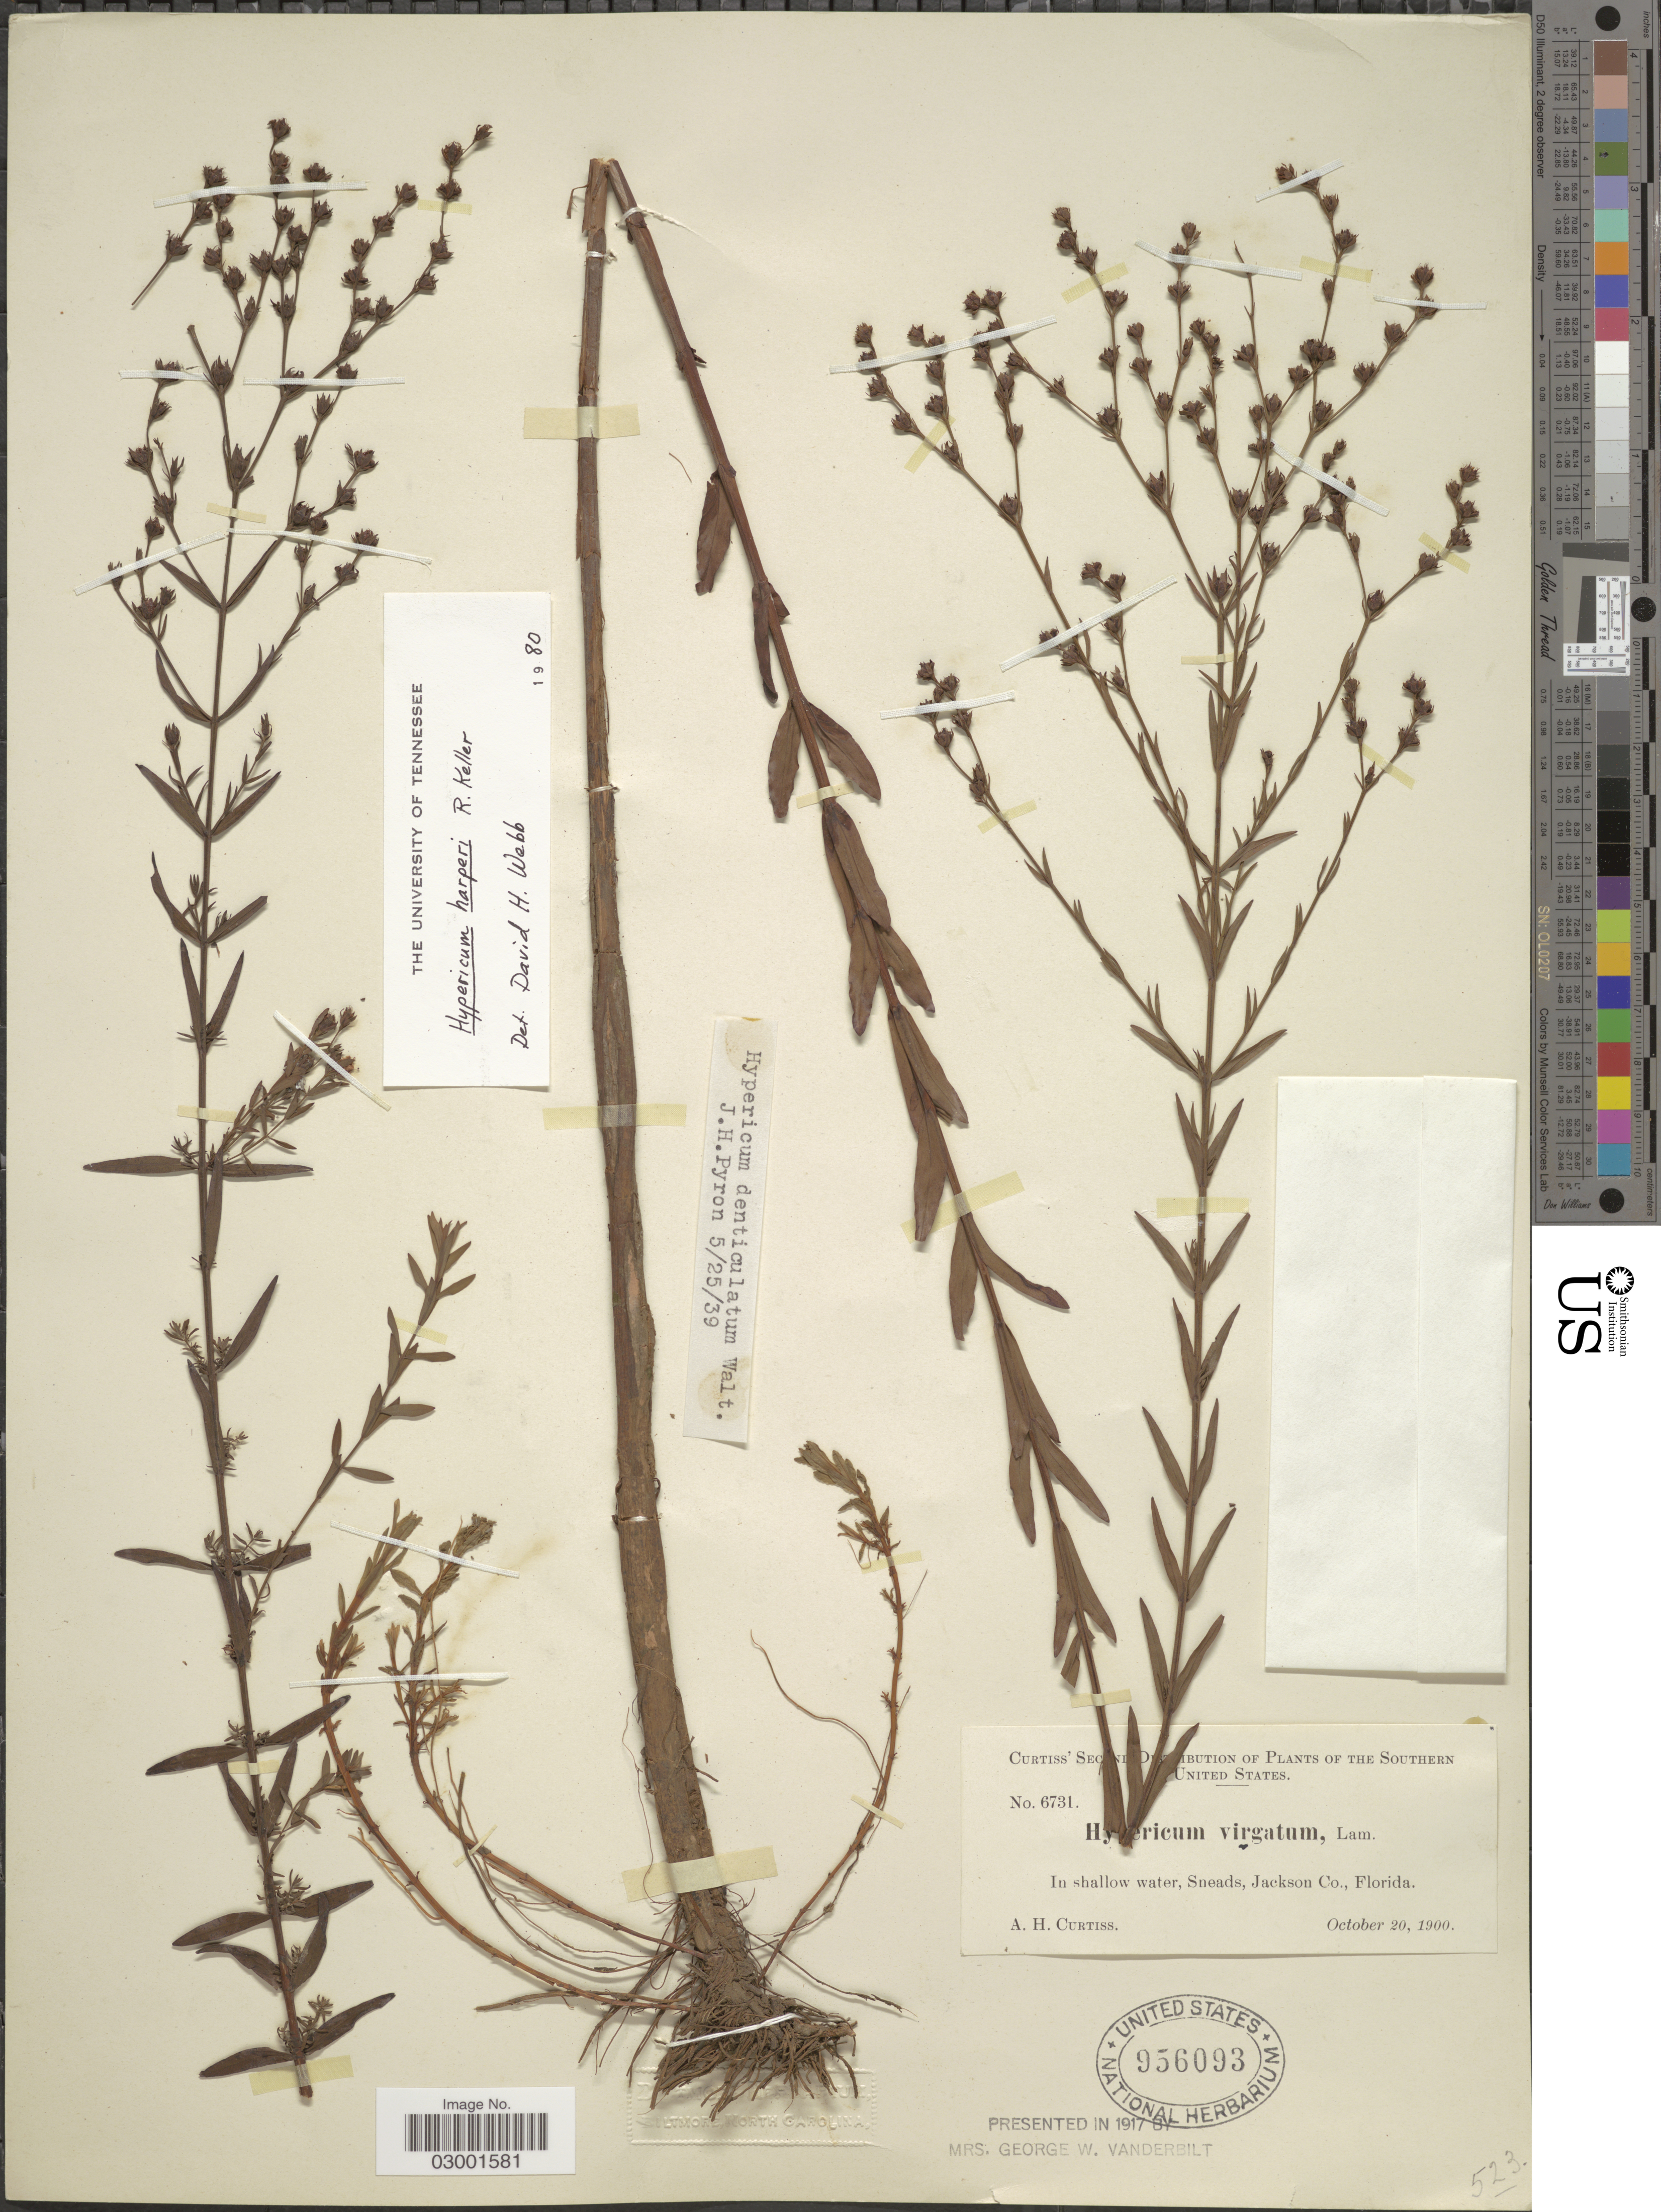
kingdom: Plantae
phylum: Tracheophyta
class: Magnoliopsida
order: Malpighiales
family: Hypericaceae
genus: Hypericum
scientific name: Hypericum harperi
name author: R. Keller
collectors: A. H. Curtiss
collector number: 6731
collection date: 1900-10-20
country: United States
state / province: Florida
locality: Southern United States, in shallow water, Sneads, Jackson Co.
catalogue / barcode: US 956093